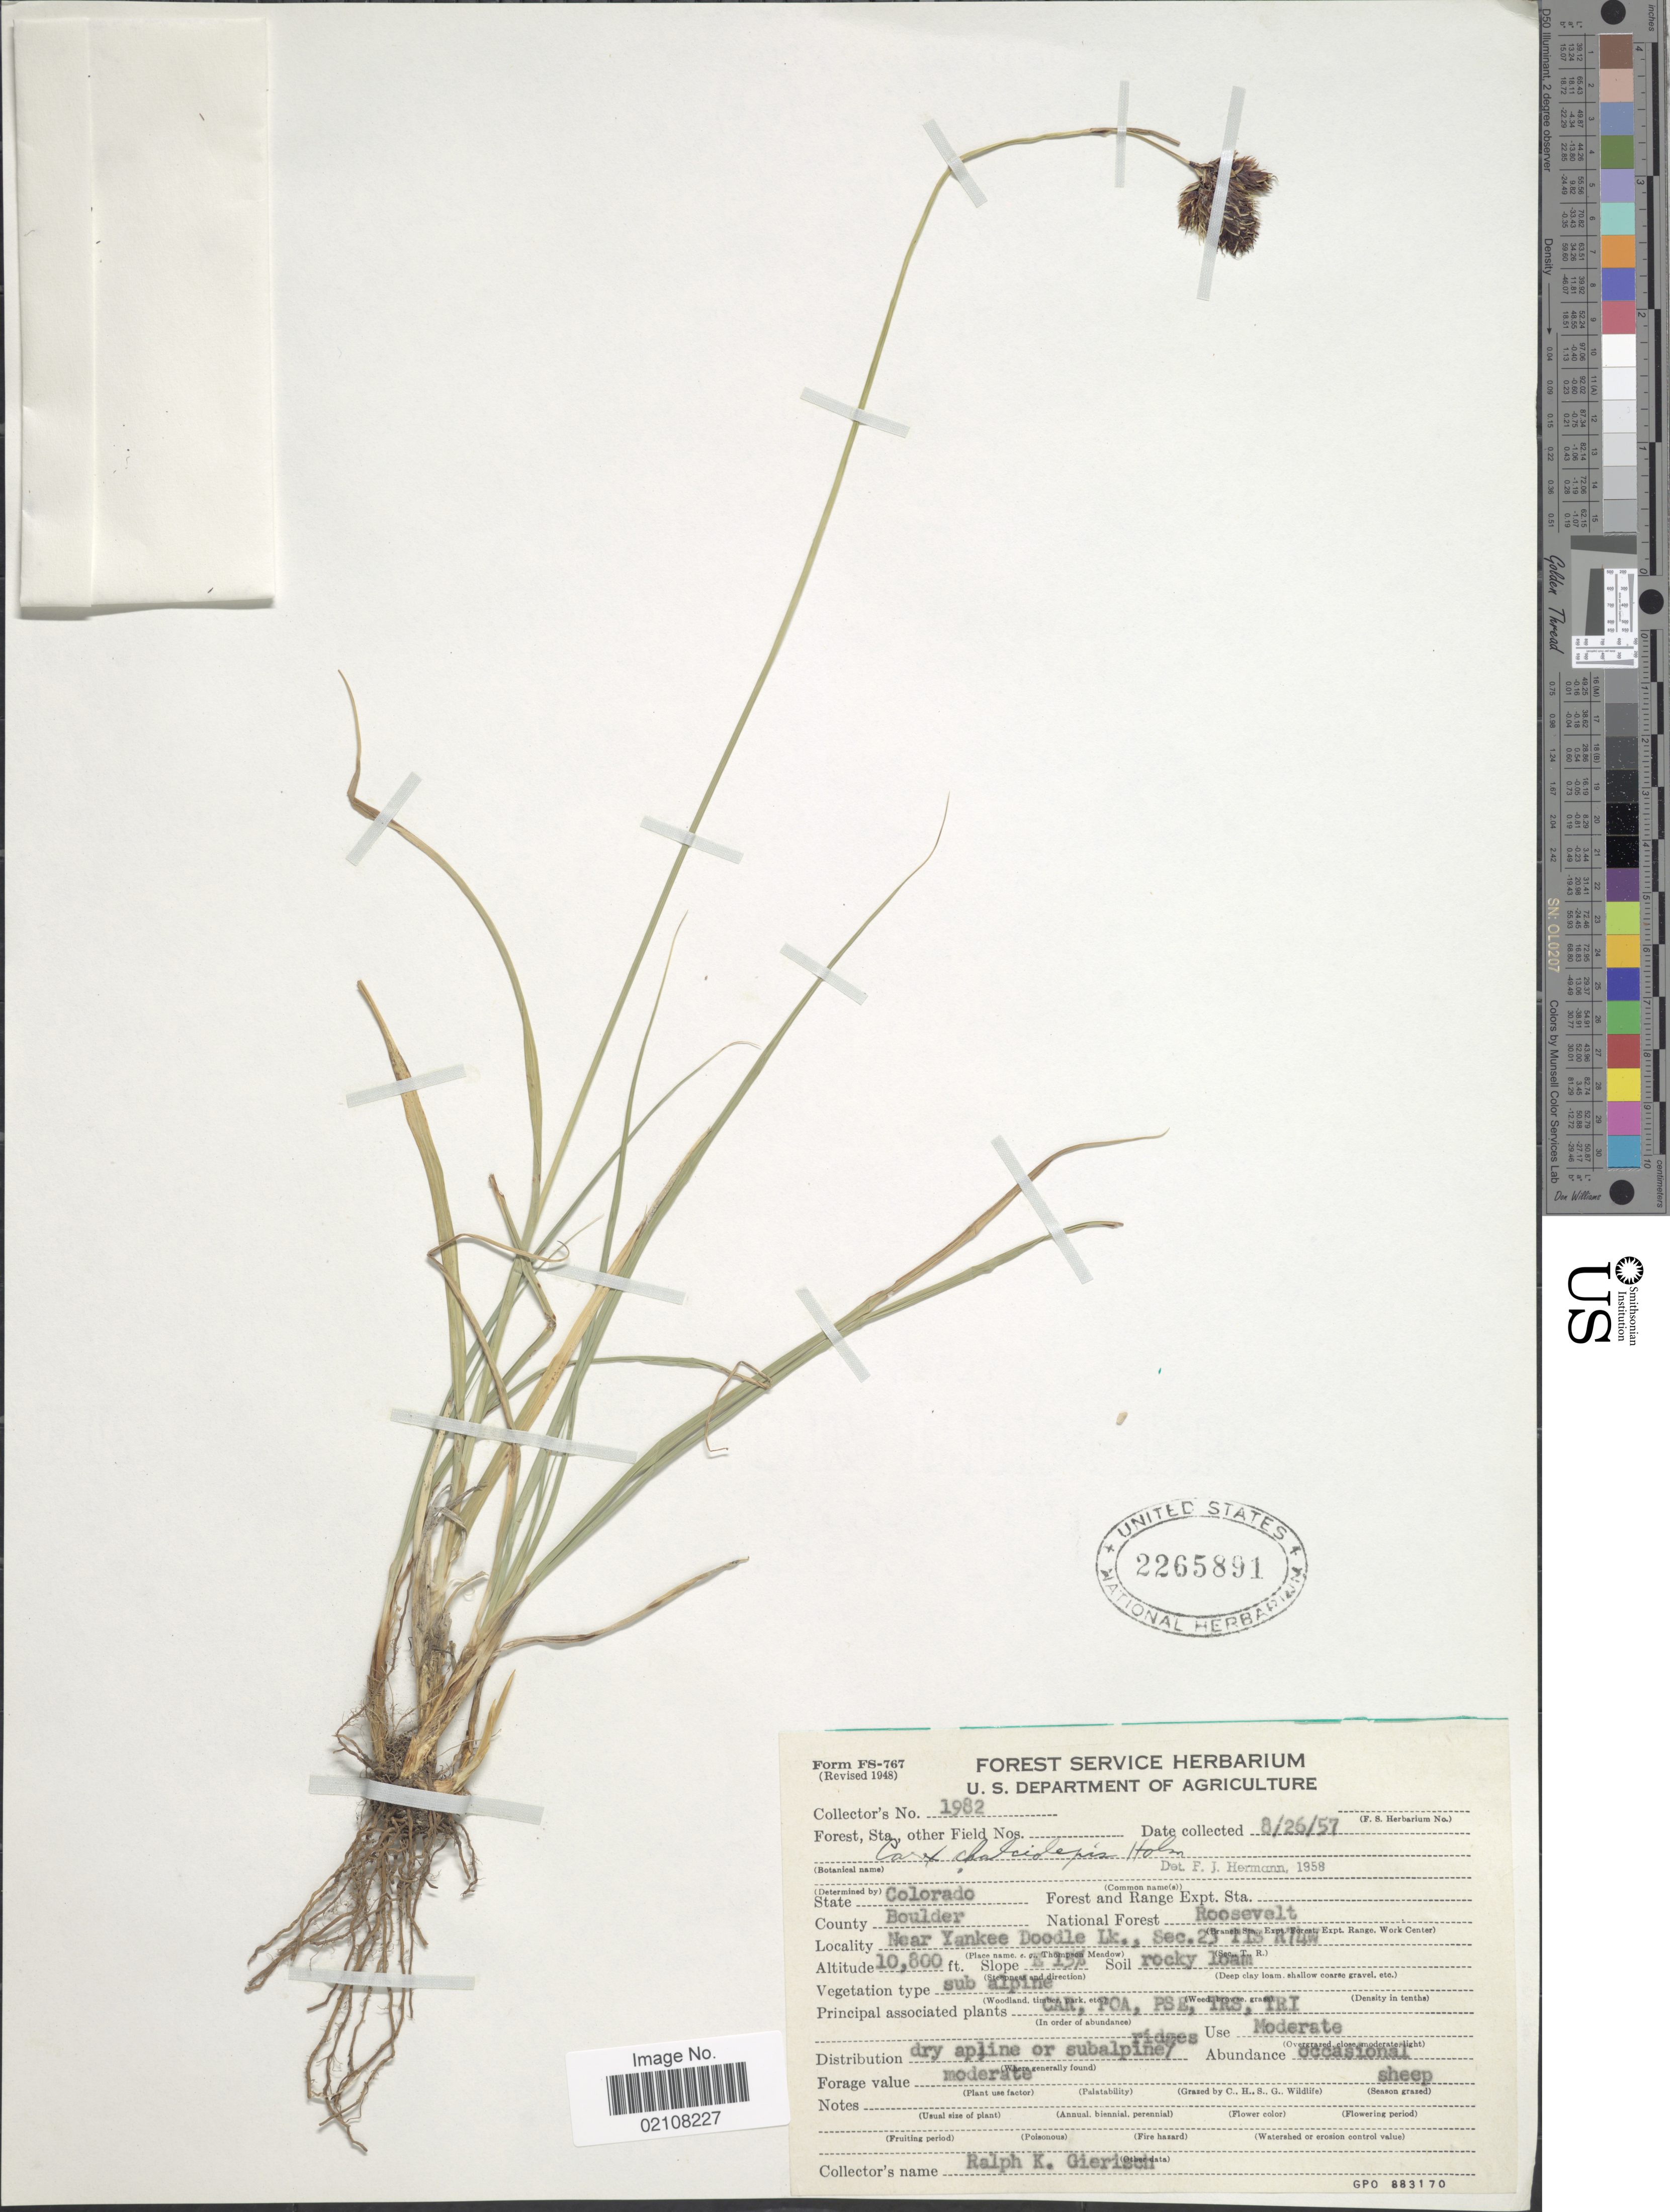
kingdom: Plantae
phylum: Tracheophyta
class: Liliopsida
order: Poales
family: Cyperaceae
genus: Carex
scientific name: Carex chalciolepis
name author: Holm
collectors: R. Gierisch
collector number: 1982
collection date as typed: Transcribed d/m/y: 26/8/57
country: United States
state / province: Colorado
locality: State Colorado, County Boulder, Near Yankee Doodle Lk. Sec. 23 T13 R14W.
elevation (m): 3292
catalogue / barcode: US 2265891